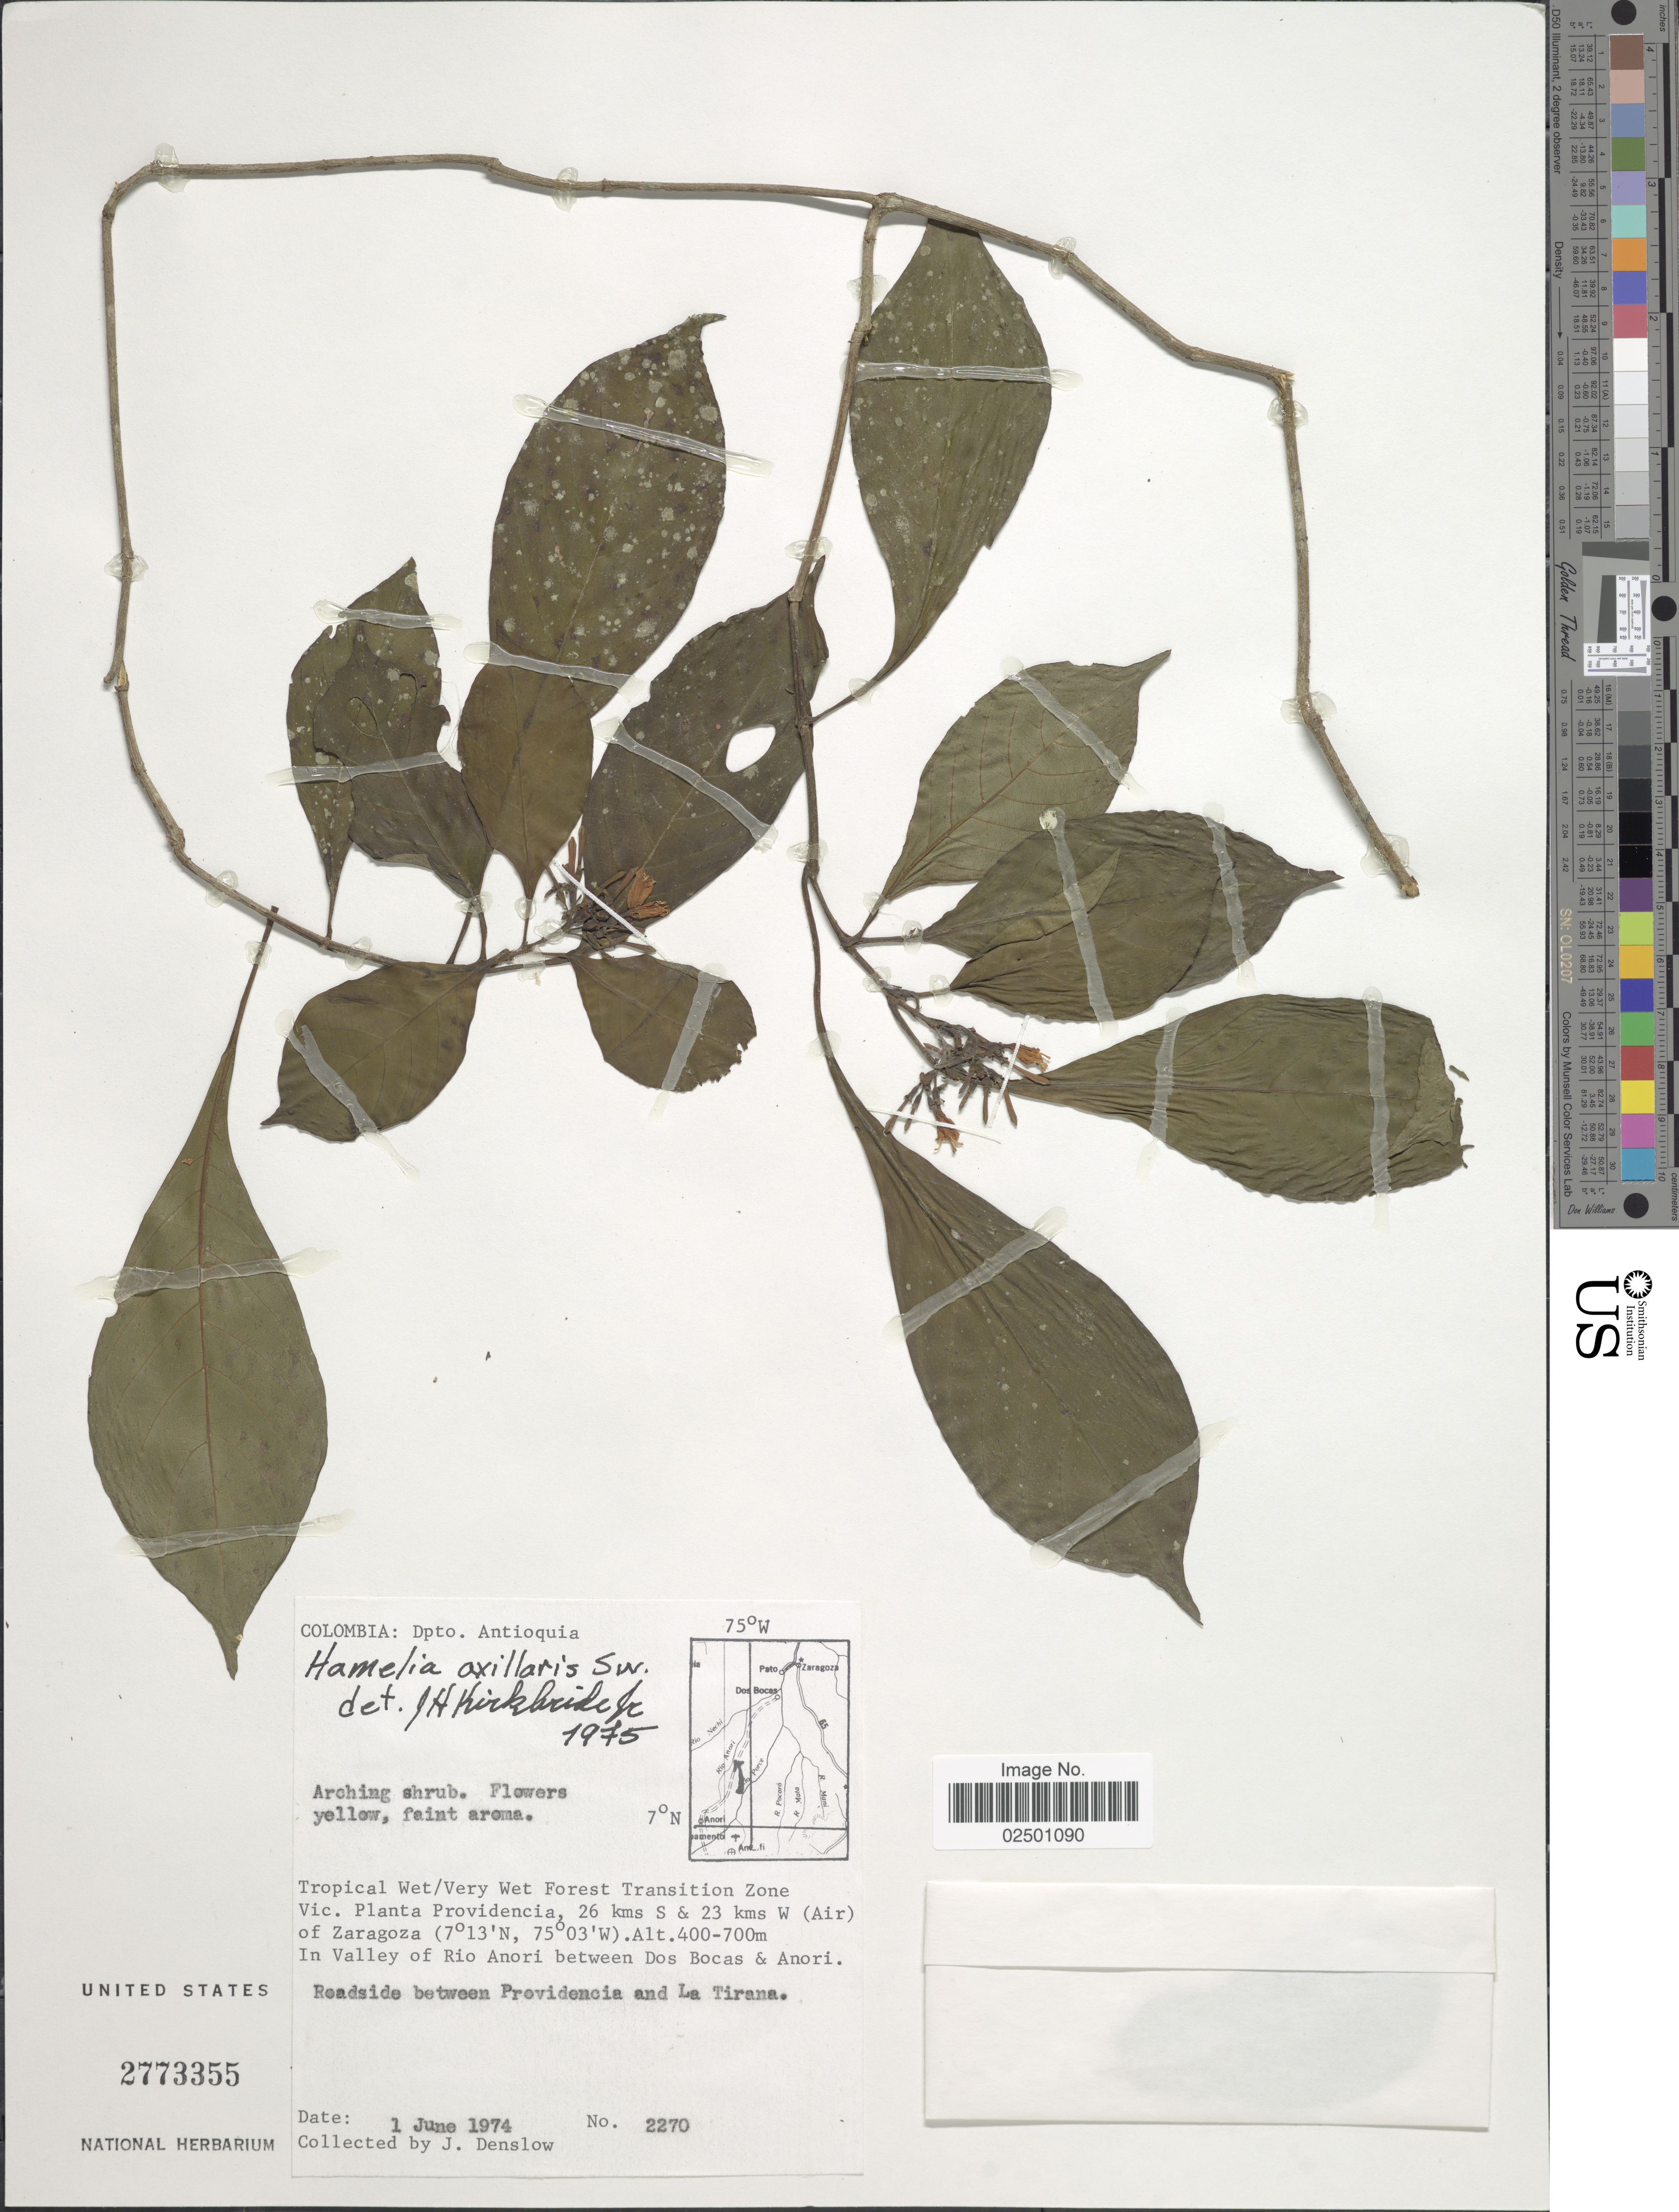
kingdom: Plantae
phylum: Tracheophyta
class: Magnoliopsida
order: Gentianales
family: Rubiaceae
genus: Hamelia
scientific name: Hamelia axillaris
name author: Sw.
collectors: J. Denslow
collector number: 2270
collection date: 1974-06-01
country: Colombia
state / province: Antioquia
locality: Dpto. Antioquia. Tropical Wet/Very Wet Forest Transition Zone Vic. Planta Providencia, 26 kms S & 23 kms W (Air) of Zaragoza. In Valley of Rio Anori between Dos Bocas & Anori. Roadside between Providencia and La Tirana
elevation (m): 400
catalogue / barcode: US 2773355